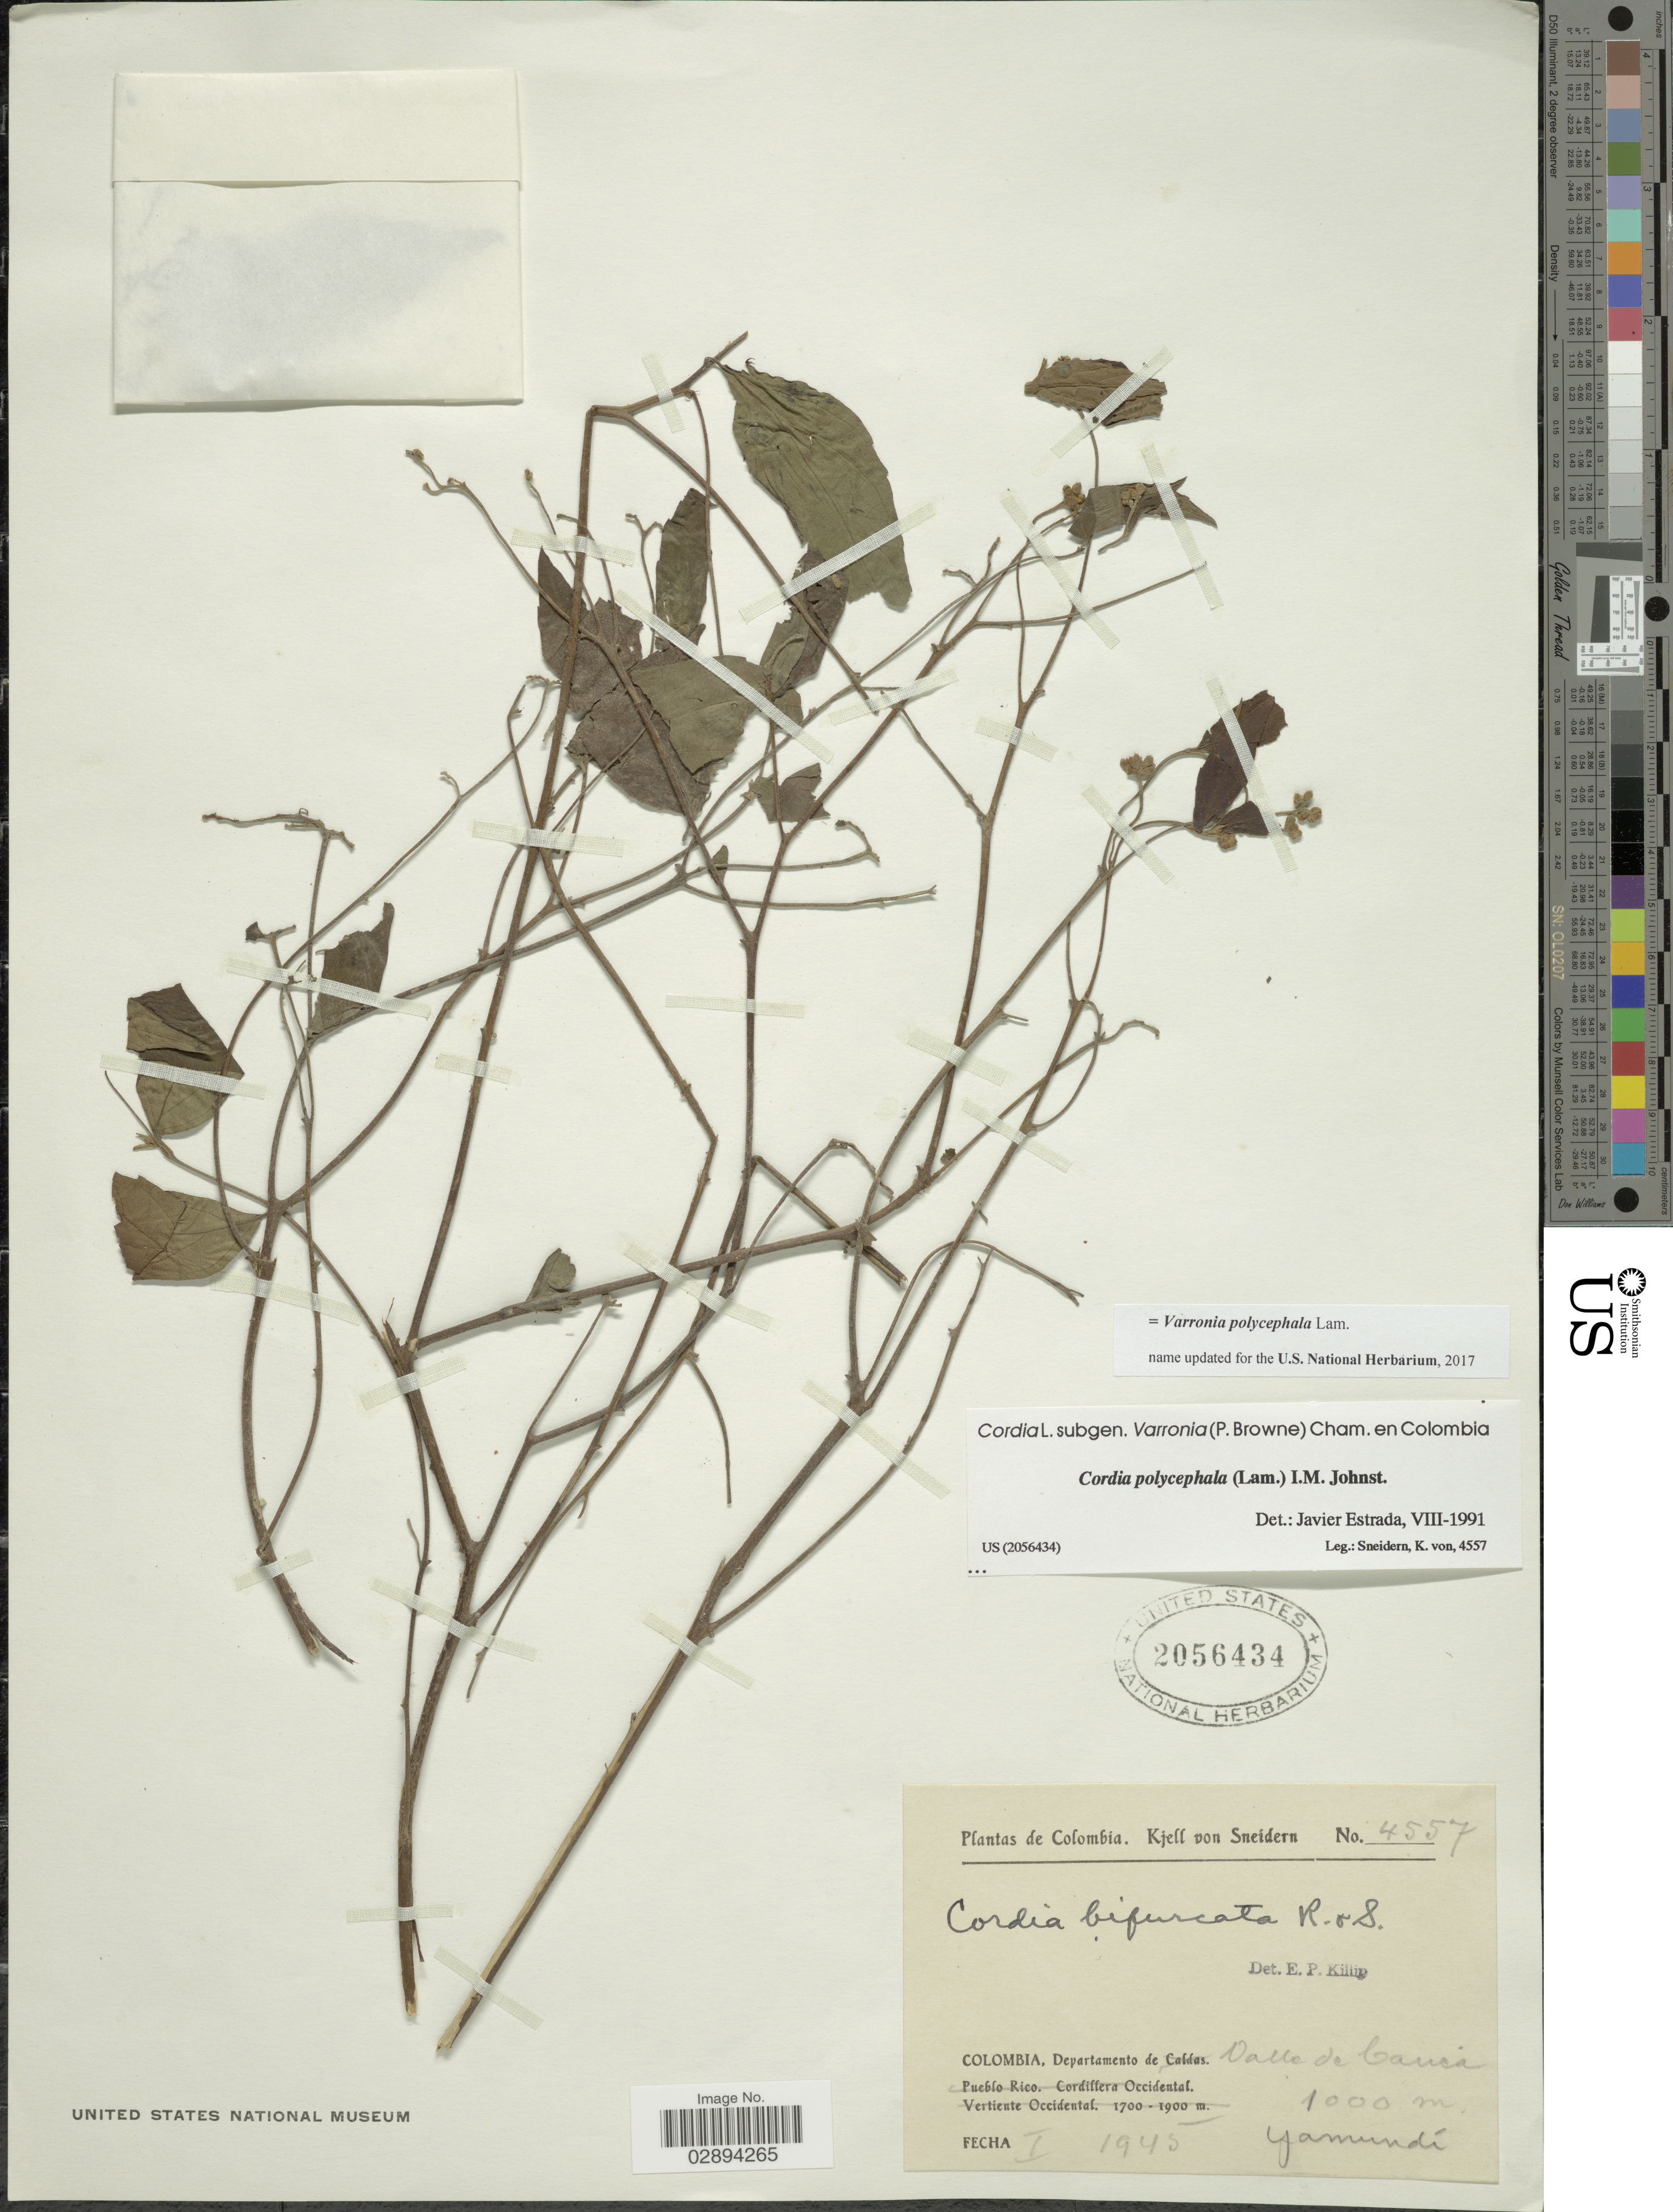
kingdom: Plantae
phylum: Tracheophyta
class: Magnoliopsida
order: Boraginales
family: Cordiaceae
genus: Varronia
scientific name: Varronia polycephala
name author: Lam.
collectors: K. von Sneidern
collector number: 4557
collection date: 1945-01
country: Colombia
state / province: Valle del Cauca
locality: Departamento de Valle de Cauca, Yamundí.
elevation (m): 1000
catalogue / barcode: US 2056434